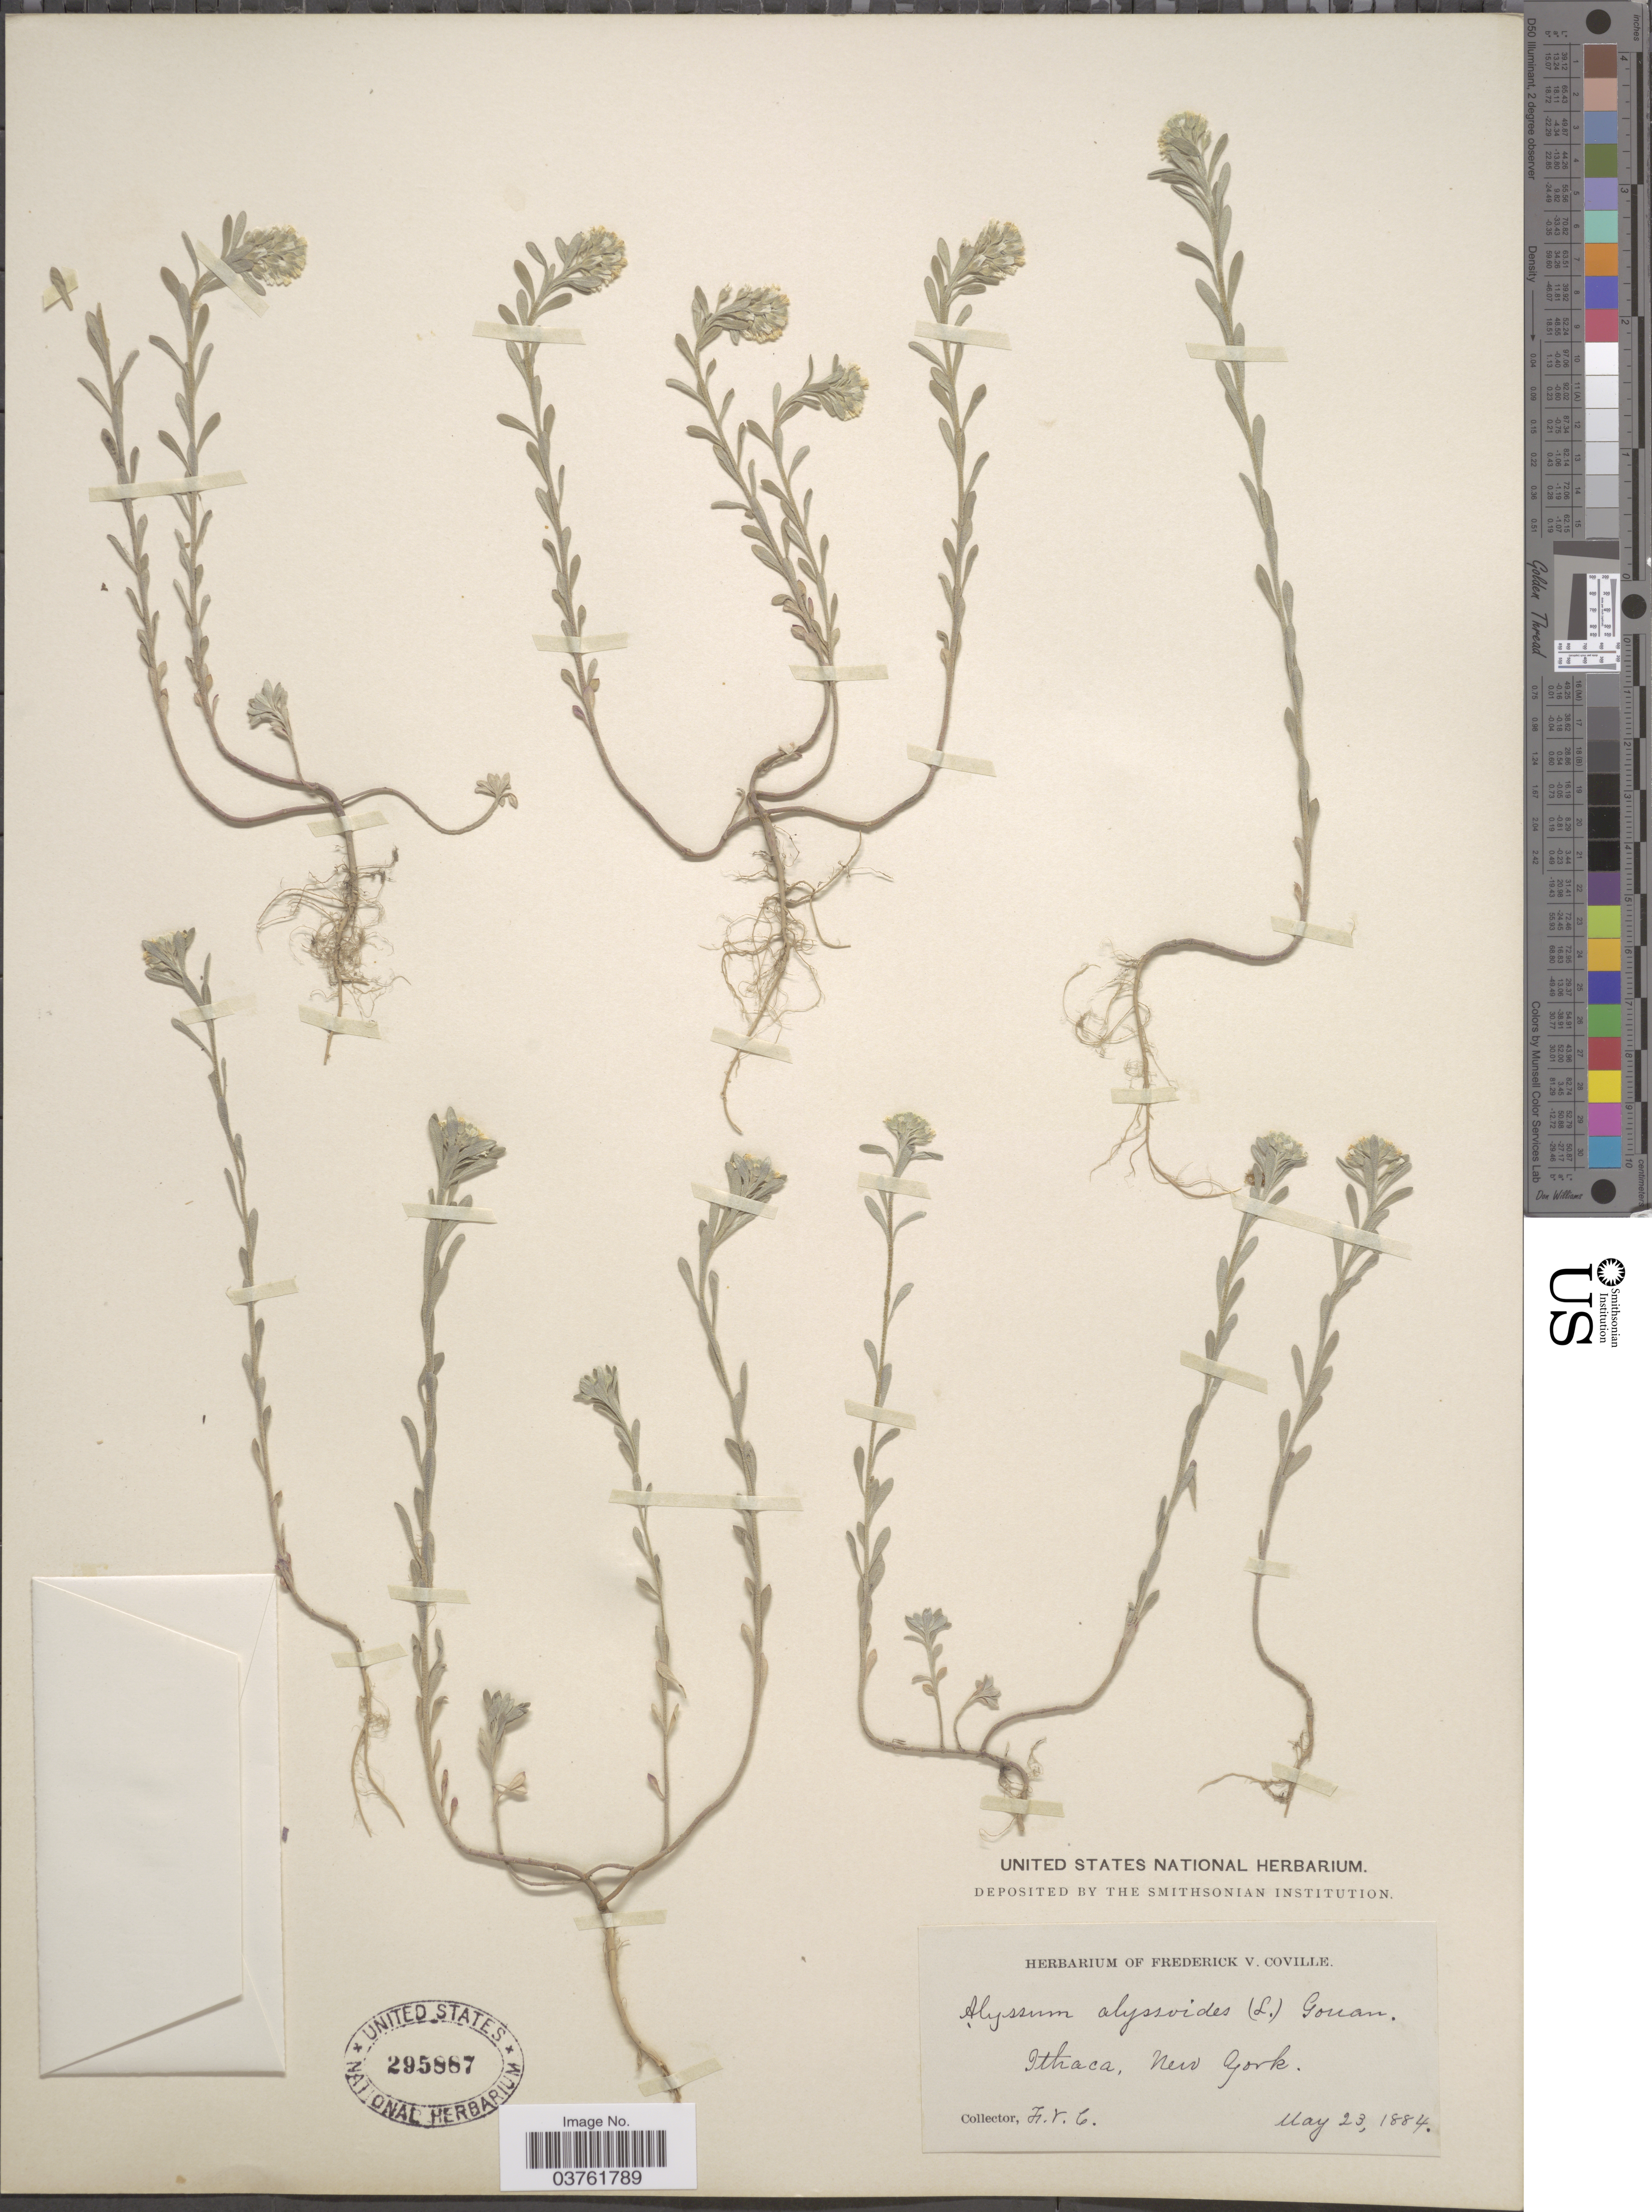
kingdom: Plantae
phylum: Tracheophyta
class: Magnoliopsida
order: Brassicales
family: Brassicaceae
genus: Alyssum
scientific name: Alyssum alyssoides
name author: (L.) L.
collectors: F. V. Coville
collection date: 1884-05-23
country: United States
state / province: New York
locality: Ithaca.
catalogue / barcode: US 295887